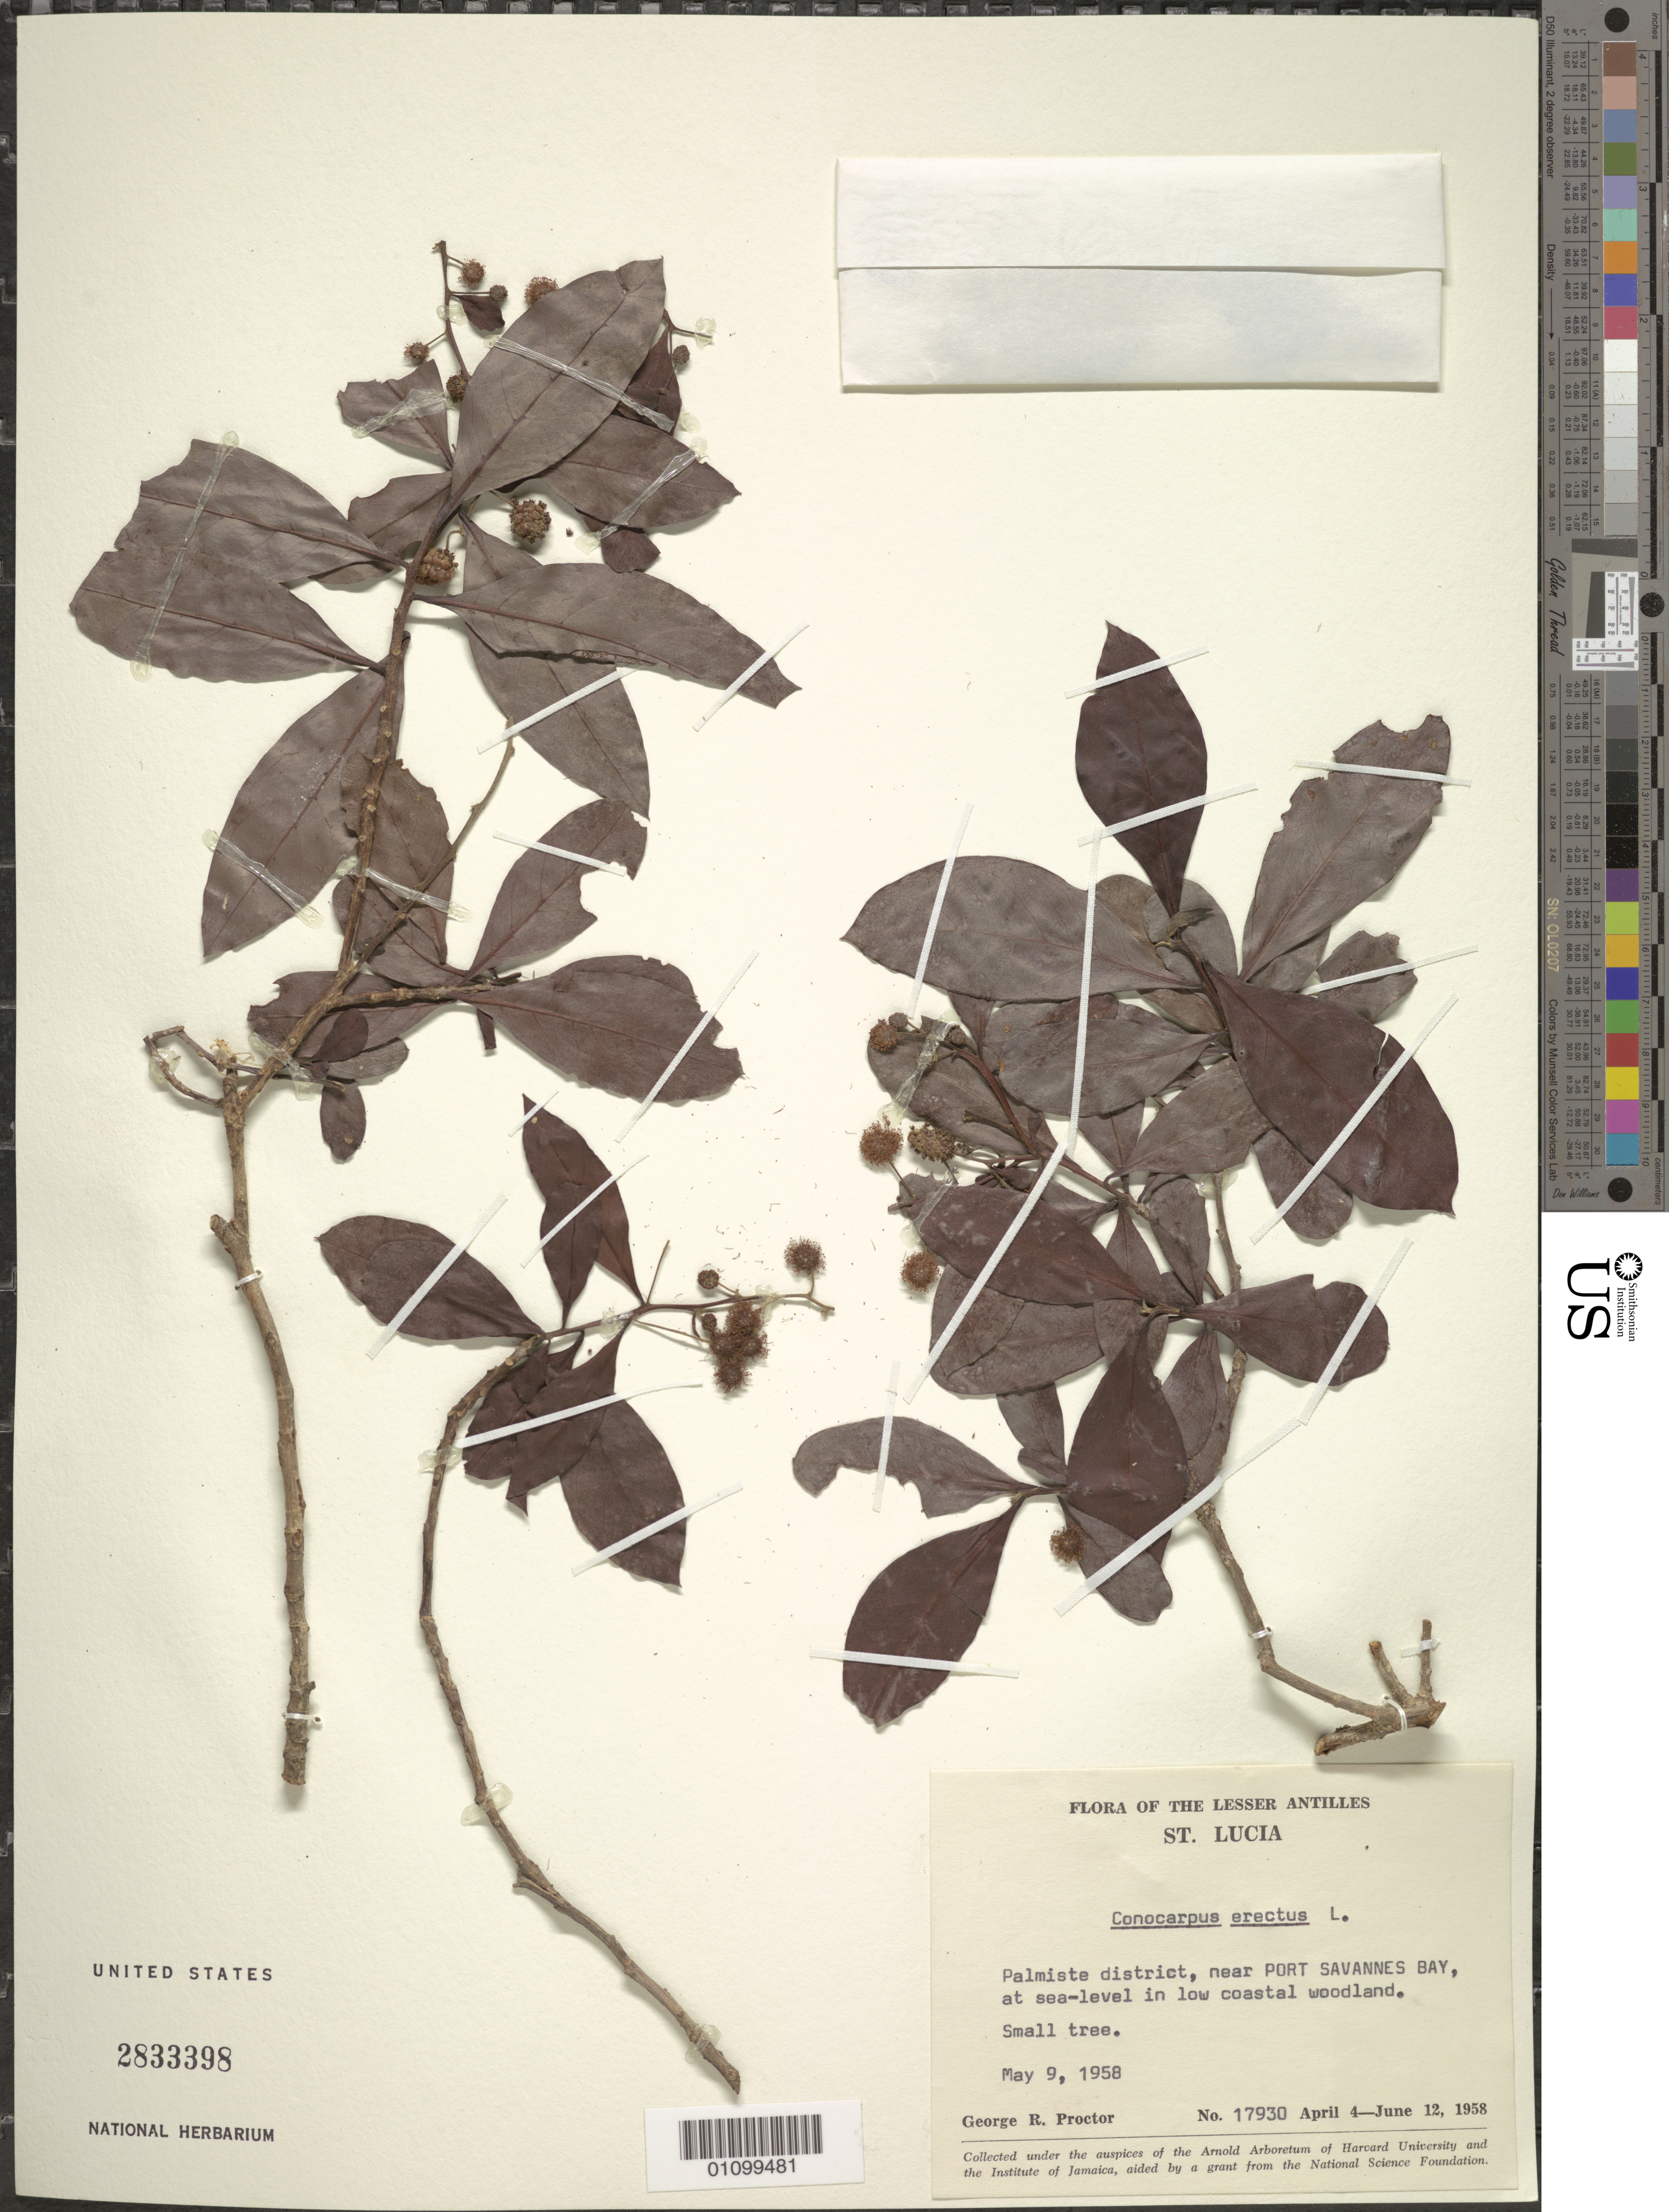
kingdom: Plantae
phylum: Tracheophyta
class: Magnoliopsida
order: Myrtales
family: Combretaceae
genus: Conocarpus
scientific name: Conocarpus erectus var. erectus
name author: L.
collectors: G. R. Proctor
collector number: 17930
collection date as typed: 09 May 1958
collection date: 1958-05-09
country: St. Lucia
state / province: Savanne Edmund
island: St. Lucia I.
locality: Palmiste district, near Port Savannes Bay in low coastal woodland.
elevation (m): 0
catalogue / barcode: US 2833398